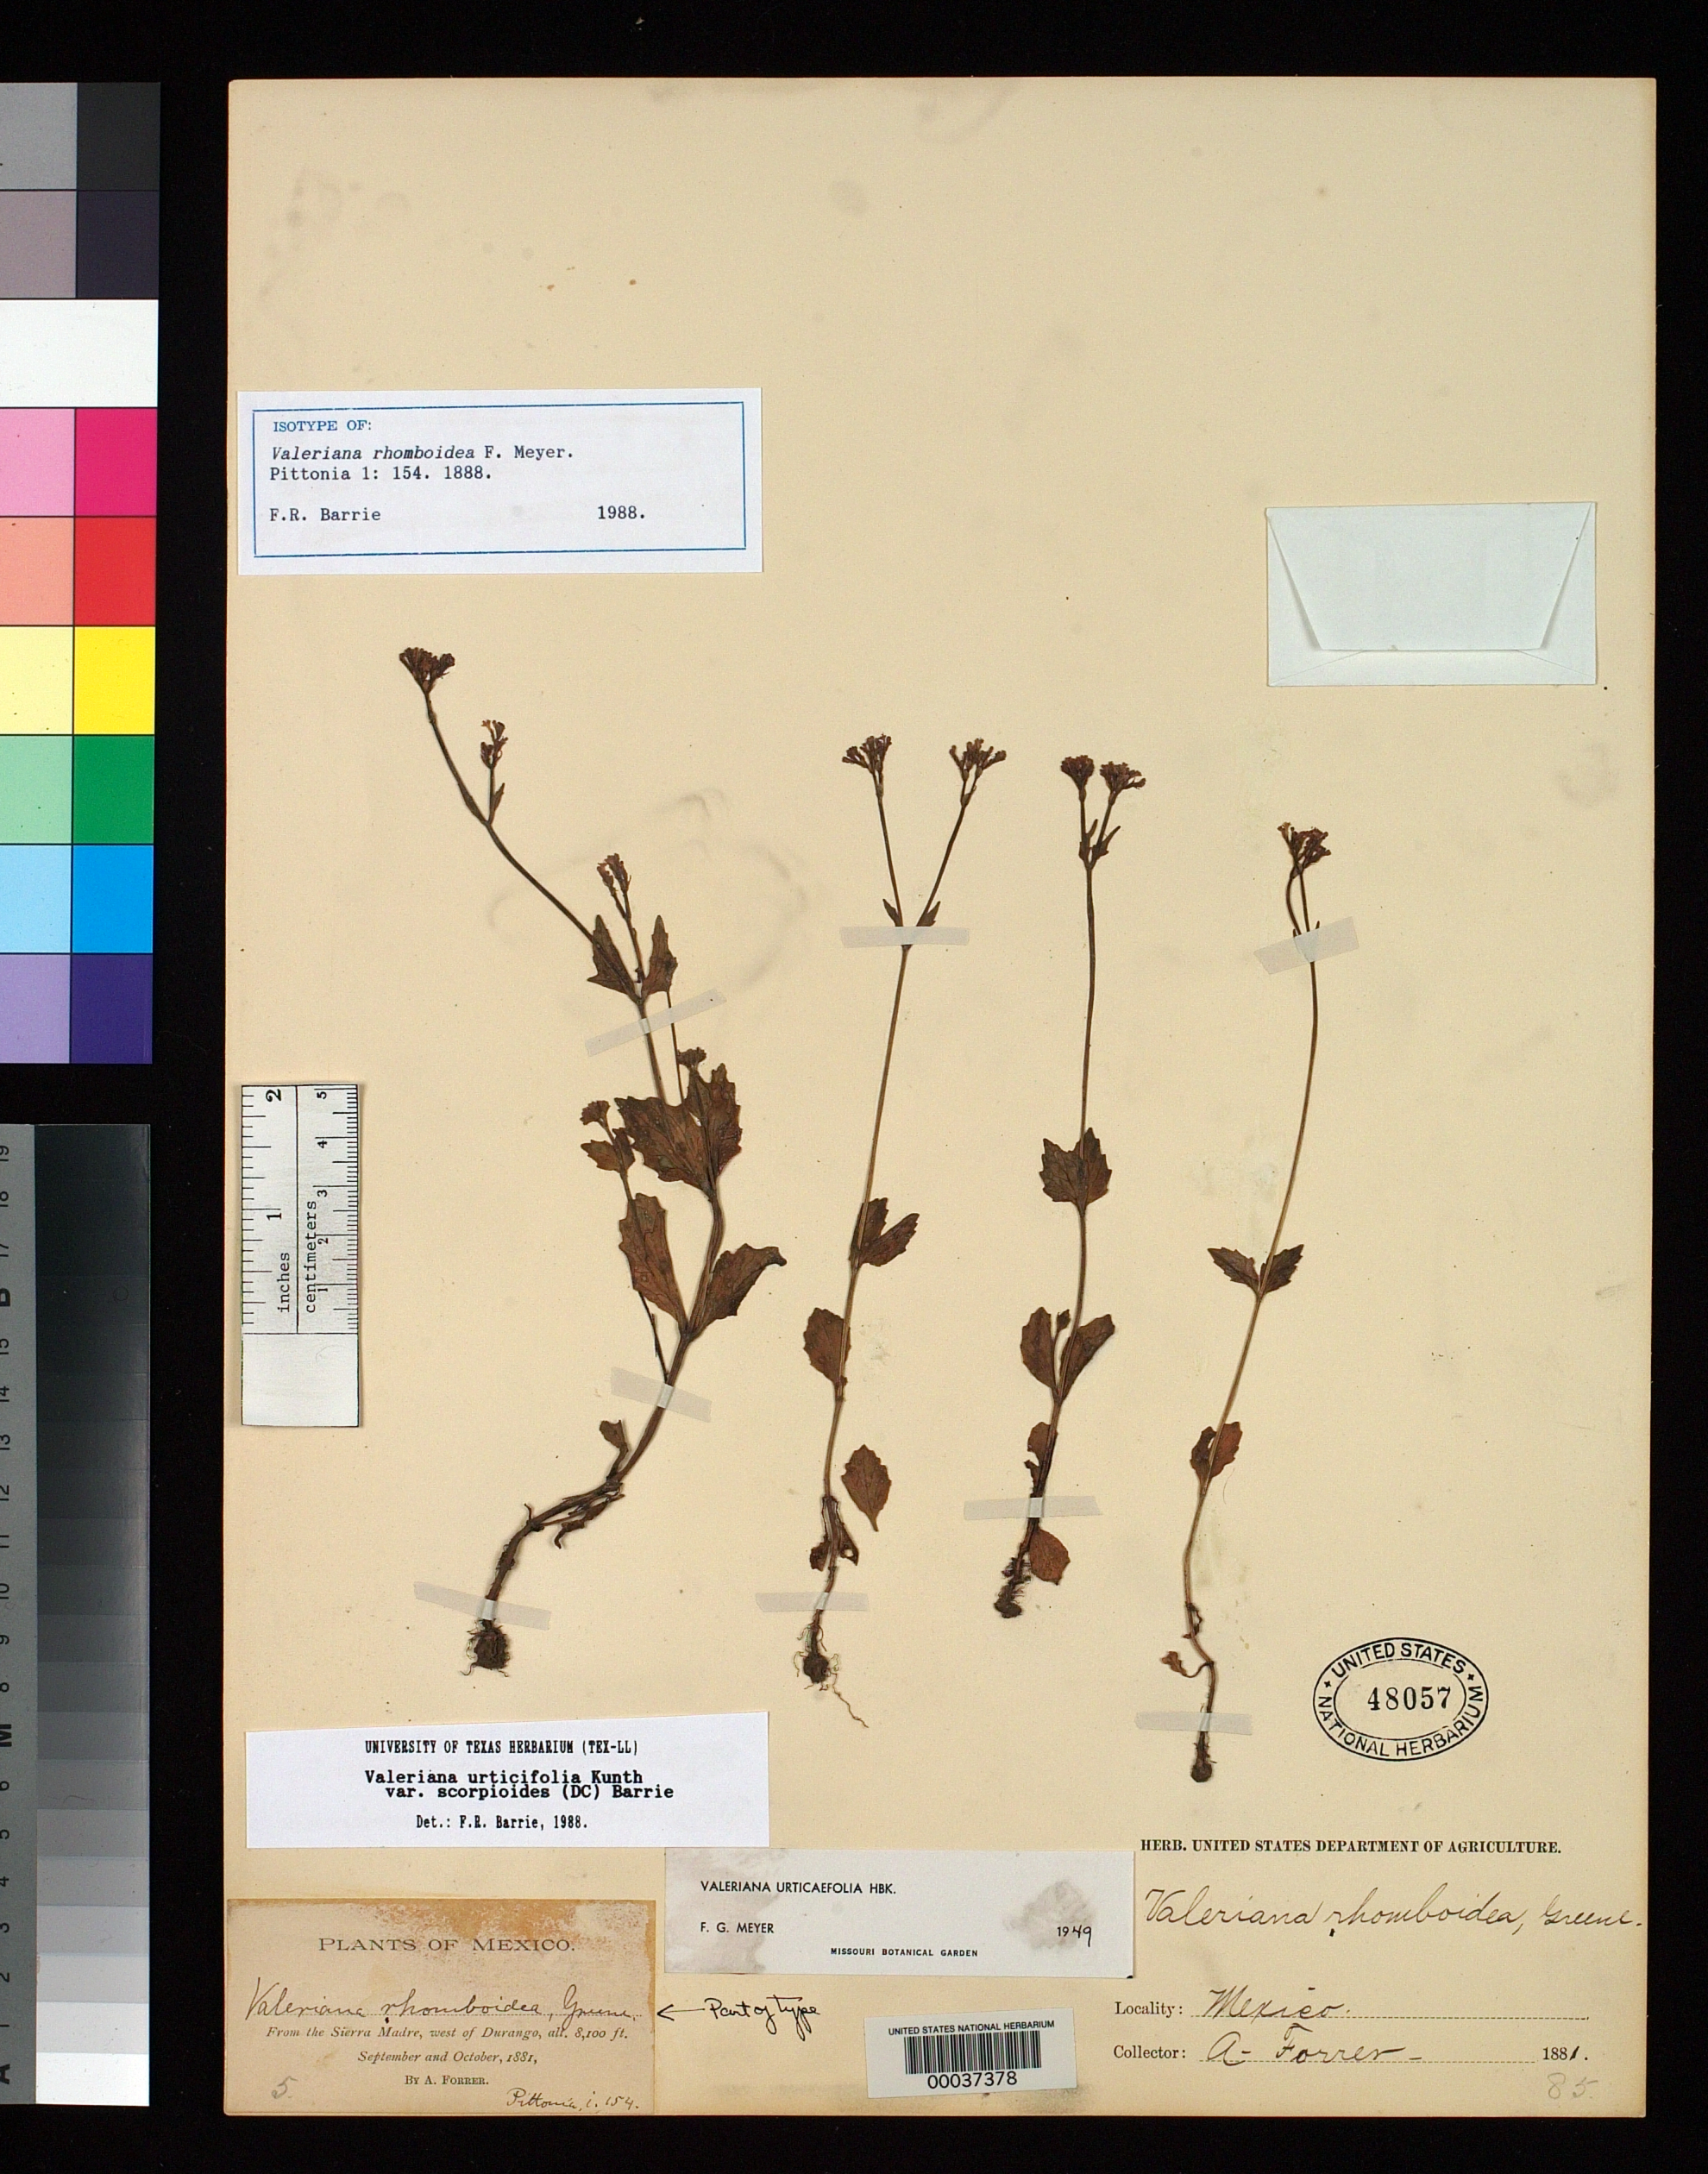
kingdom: Plantae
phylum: Tracheophyta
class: Magnoliopsida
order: Dipsacales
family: Caprifoliaceae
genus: Valeriana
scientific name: Valeriana rhomboidea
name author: Greene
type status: Isotype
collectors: A. Farrer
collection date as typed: Sep 1881 to -- Oct 1881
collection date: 1881-09/1881-10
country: Mexico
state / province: Durango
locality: Sierra Madres near Durango; alt. 8100 ft.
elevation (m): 2469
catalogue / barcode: US 48057